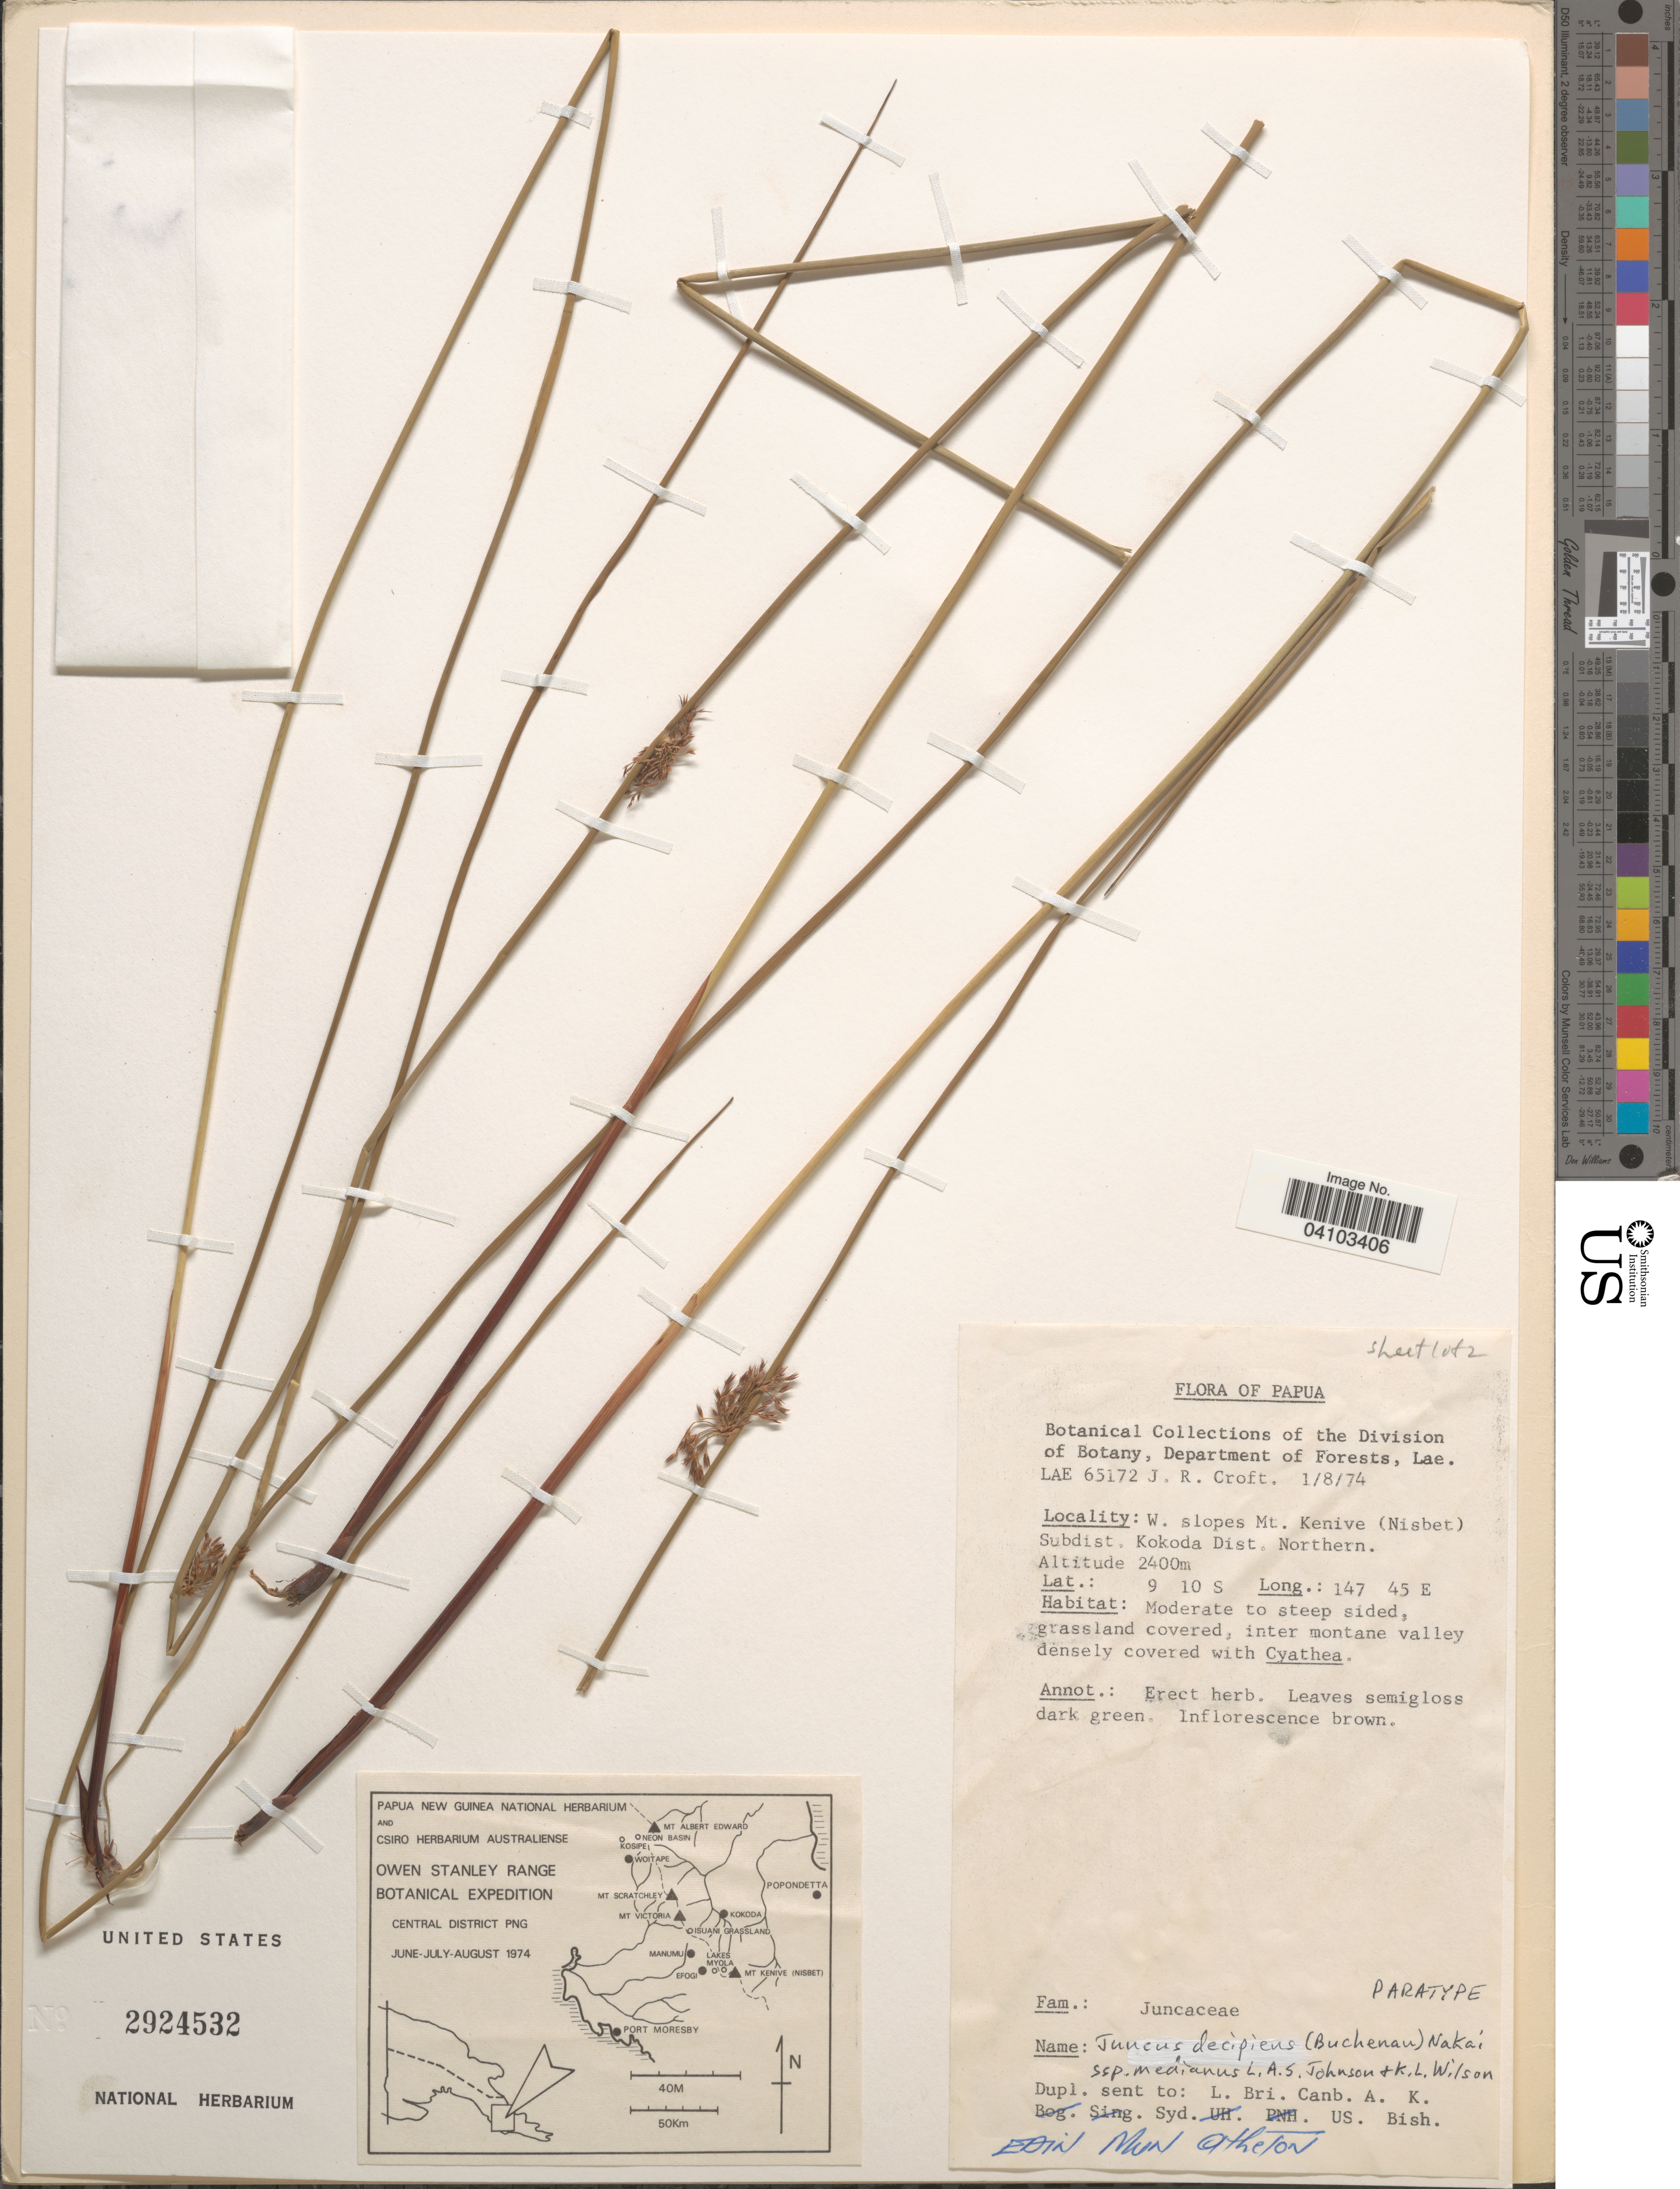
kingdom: Plantae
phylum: Tracheophyta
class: Liliopsida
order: Poales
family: Juncaceae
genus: Juncus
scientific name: Juncus decipiens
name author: (Buchenau) Nakai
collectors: J. R. Croft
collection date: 1974-08-01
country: Papua New Guinea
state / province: Northern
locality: Owen Stanley Range Botanical Expedition. W. slope Mt. Kenive (Nisbet) Subdist. Kokoda Dist. Northern.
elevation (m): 2400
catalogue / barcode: US 2924532